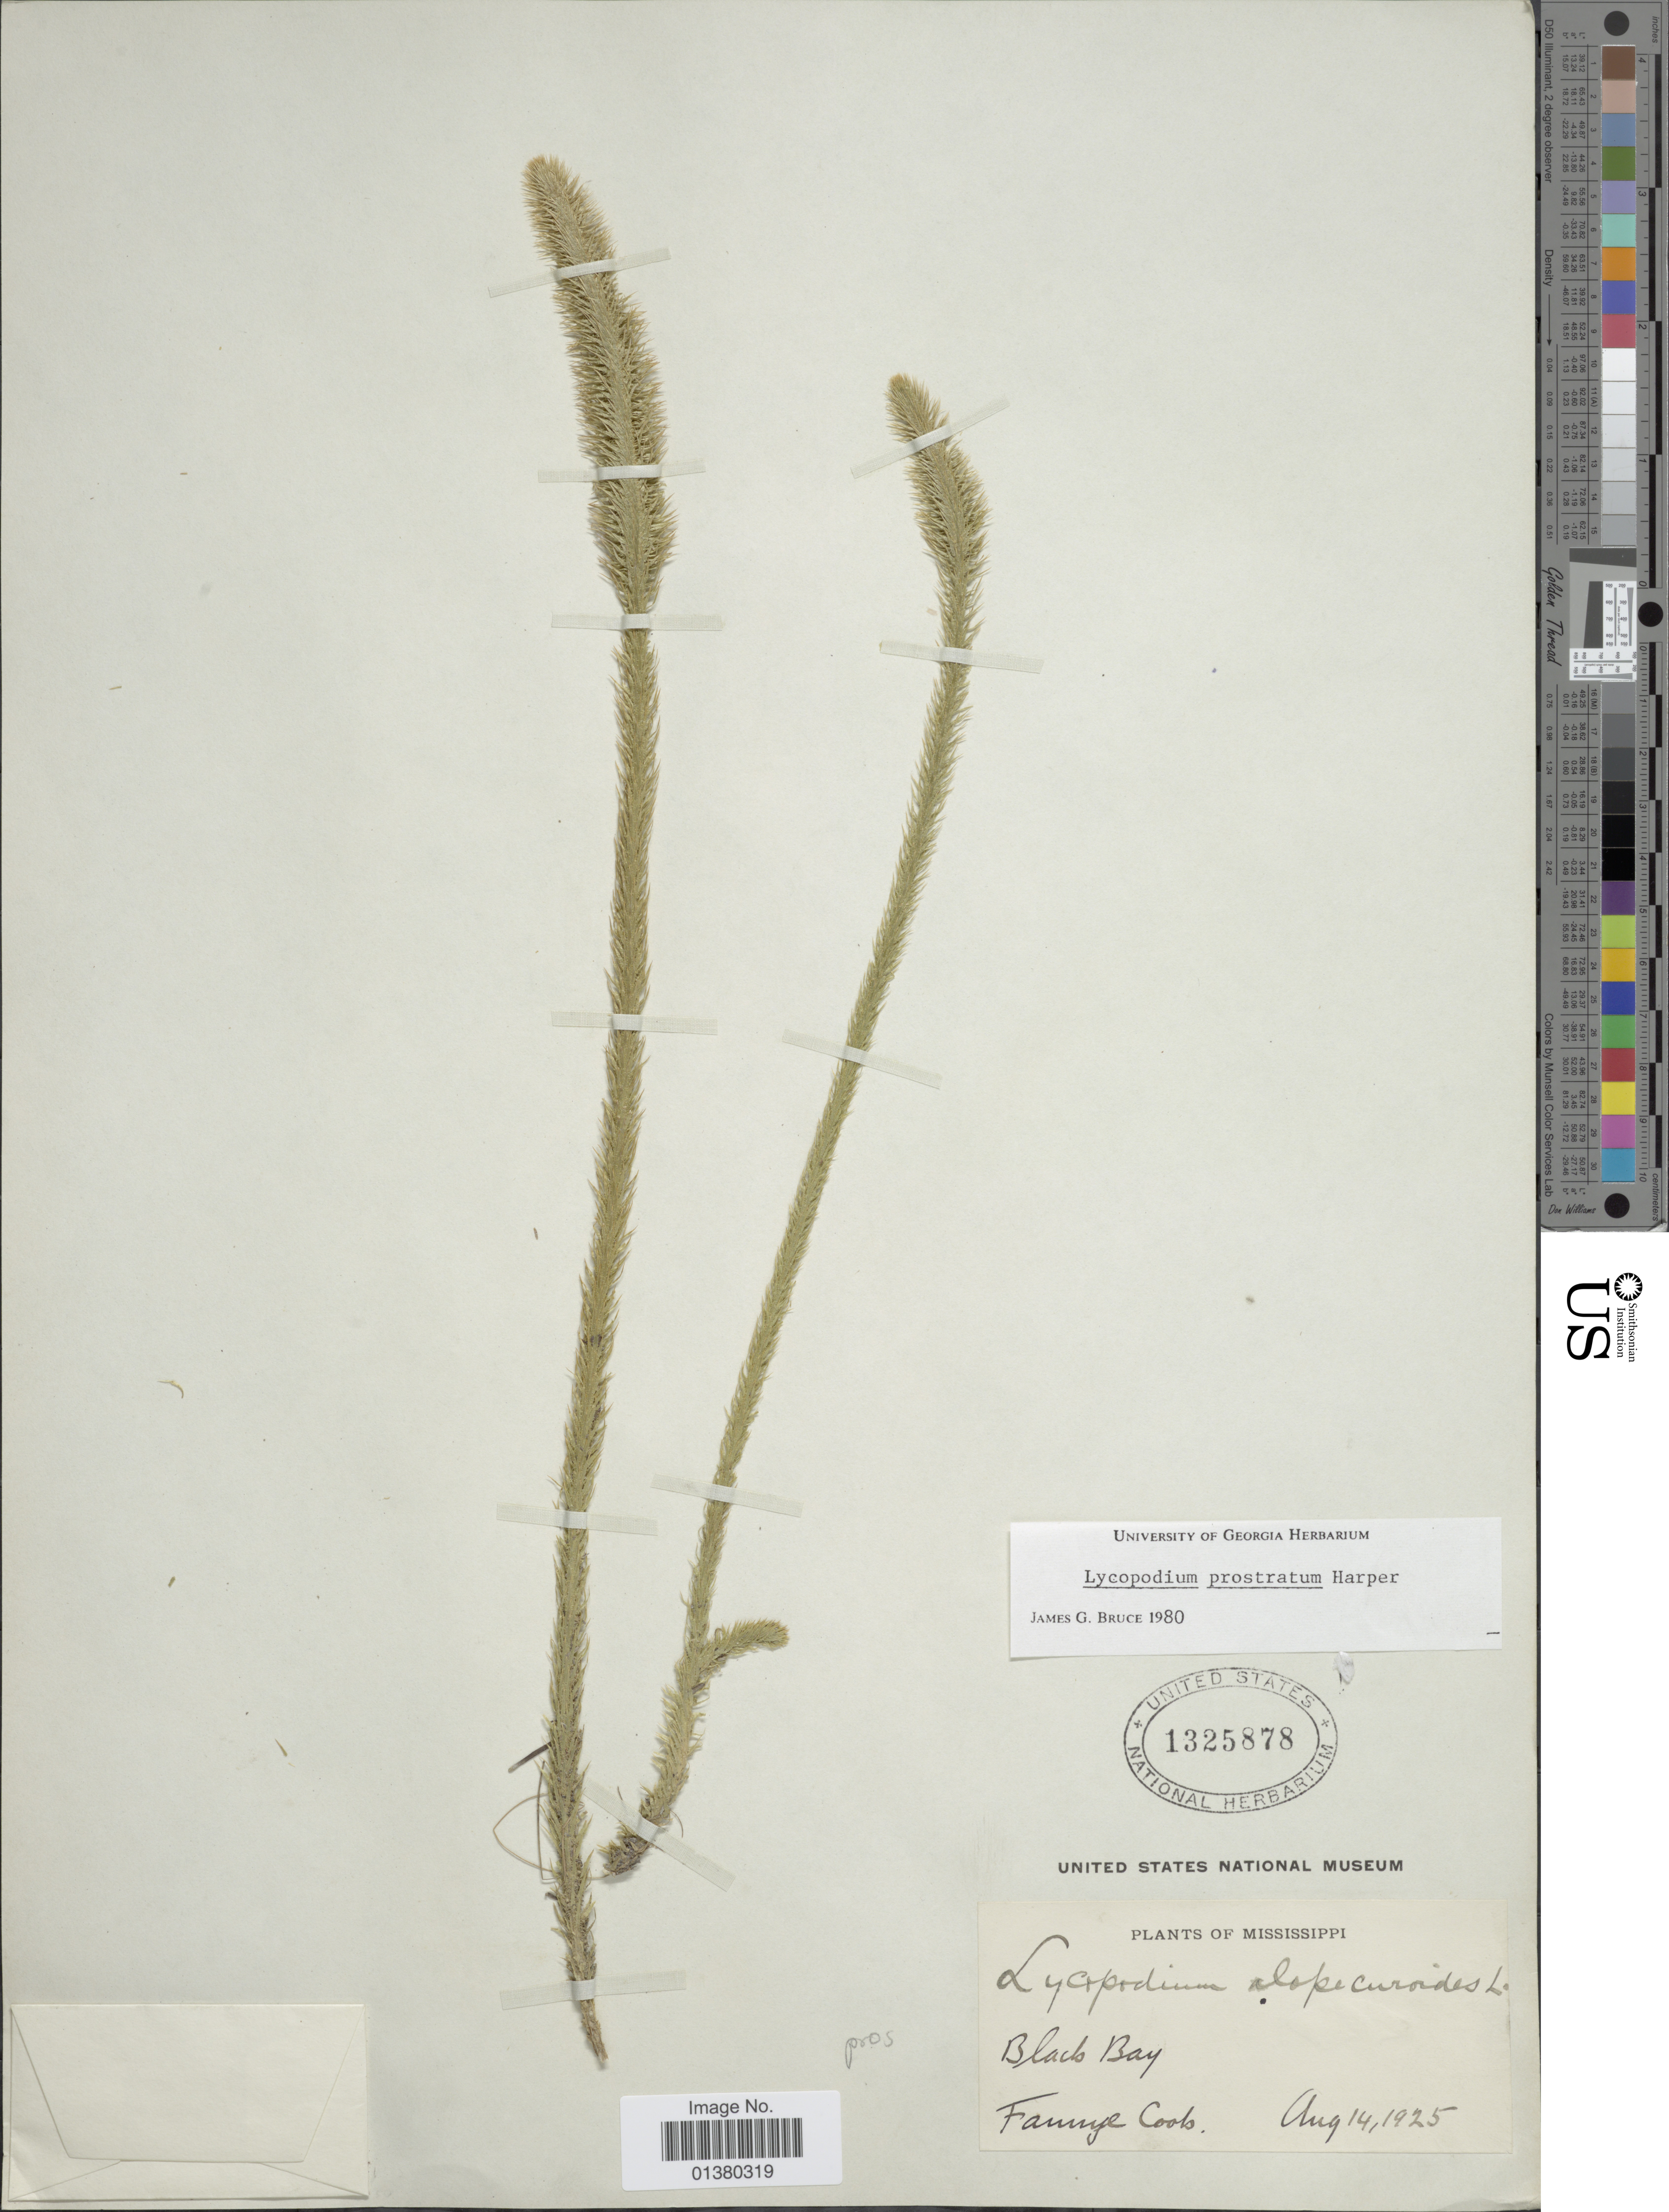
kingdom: Plantae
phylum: Tracheophyta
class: Lycopodiopsida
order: Lycopodiales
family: Lycopodiaceae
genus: Lycopodiella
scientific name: Lycopodiella prostrata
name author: (R.M. Harper) Cranfill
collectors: F. Coob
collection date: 1925-08-14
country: United States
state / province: Mississippi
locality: Balck Bay.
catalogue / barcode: US 1325878